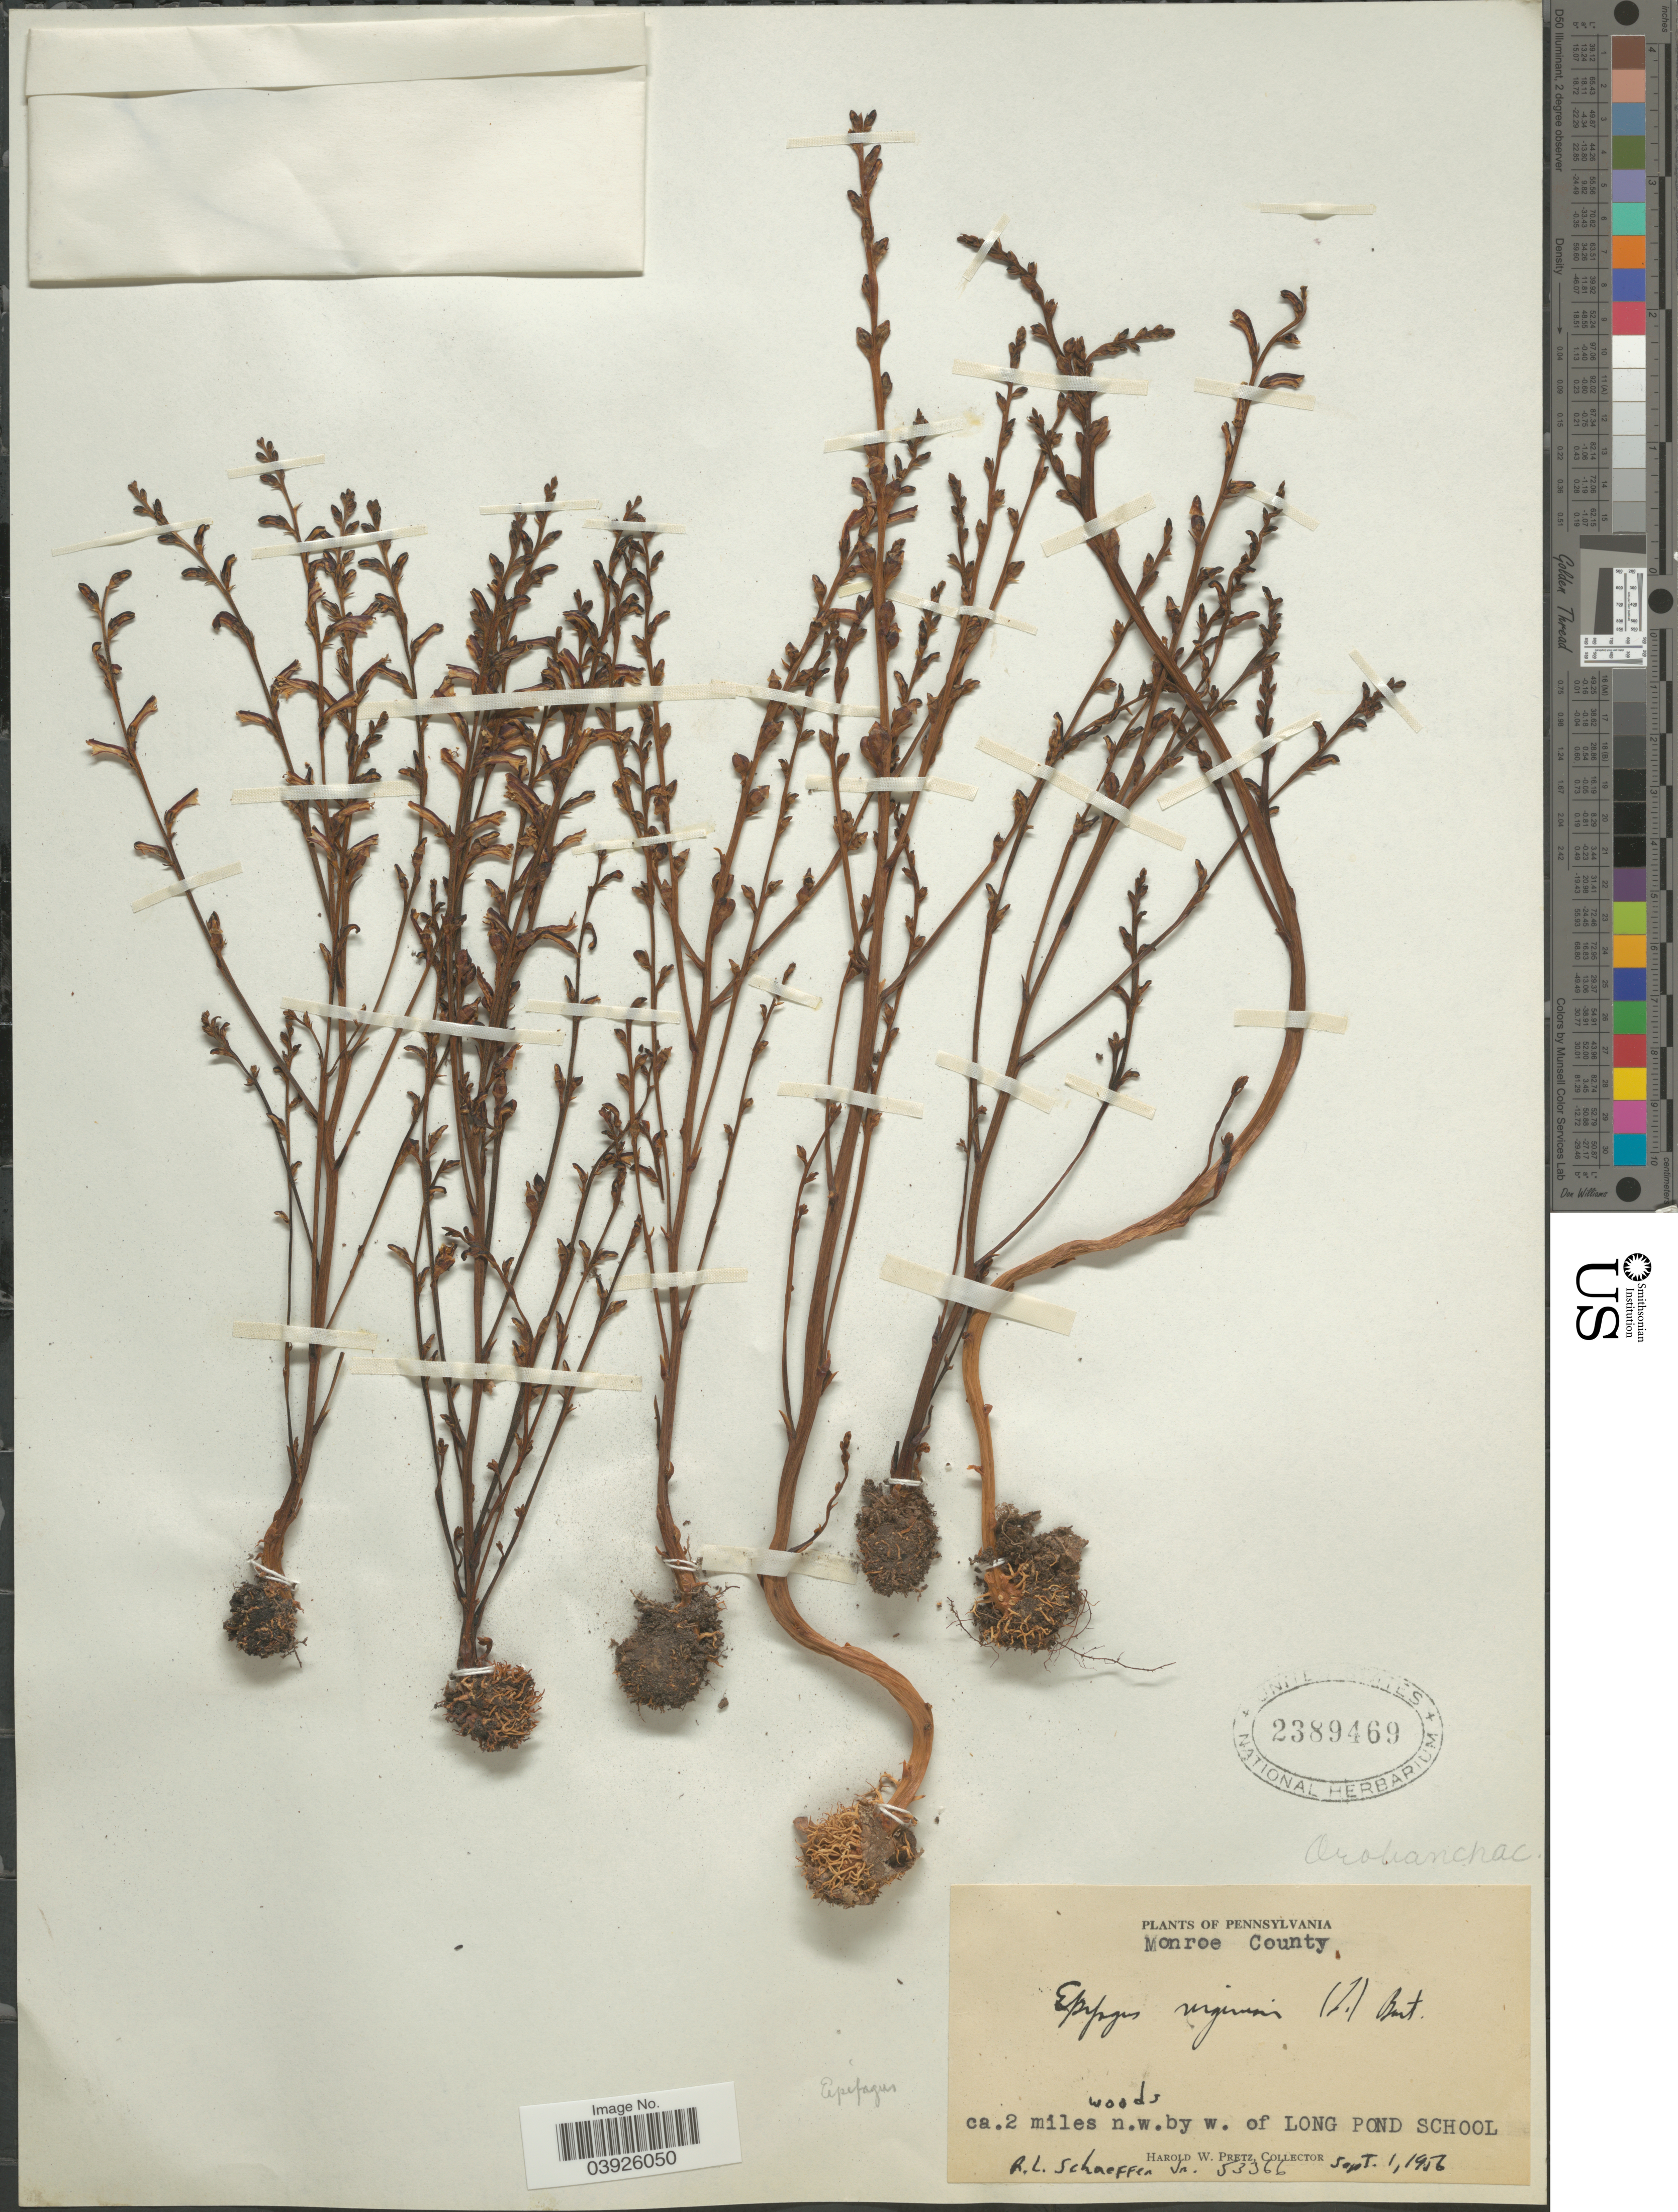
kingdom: Plantae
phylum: Tracheophyta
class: Magnoliopsida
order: Lamiales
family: Orobanchaceae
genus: Epifagus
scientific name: Epifagus virginiana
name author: (L.) W.P.C. Barton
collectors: H. W. Pretz & R. L. Schaeffer Jr.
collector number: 53366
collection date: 1956-09-01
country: United States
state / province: Pennsylvania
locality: Monroe County. ca. 2 miles n.w.by w. of Long Pond School.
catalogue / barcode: US 2389469